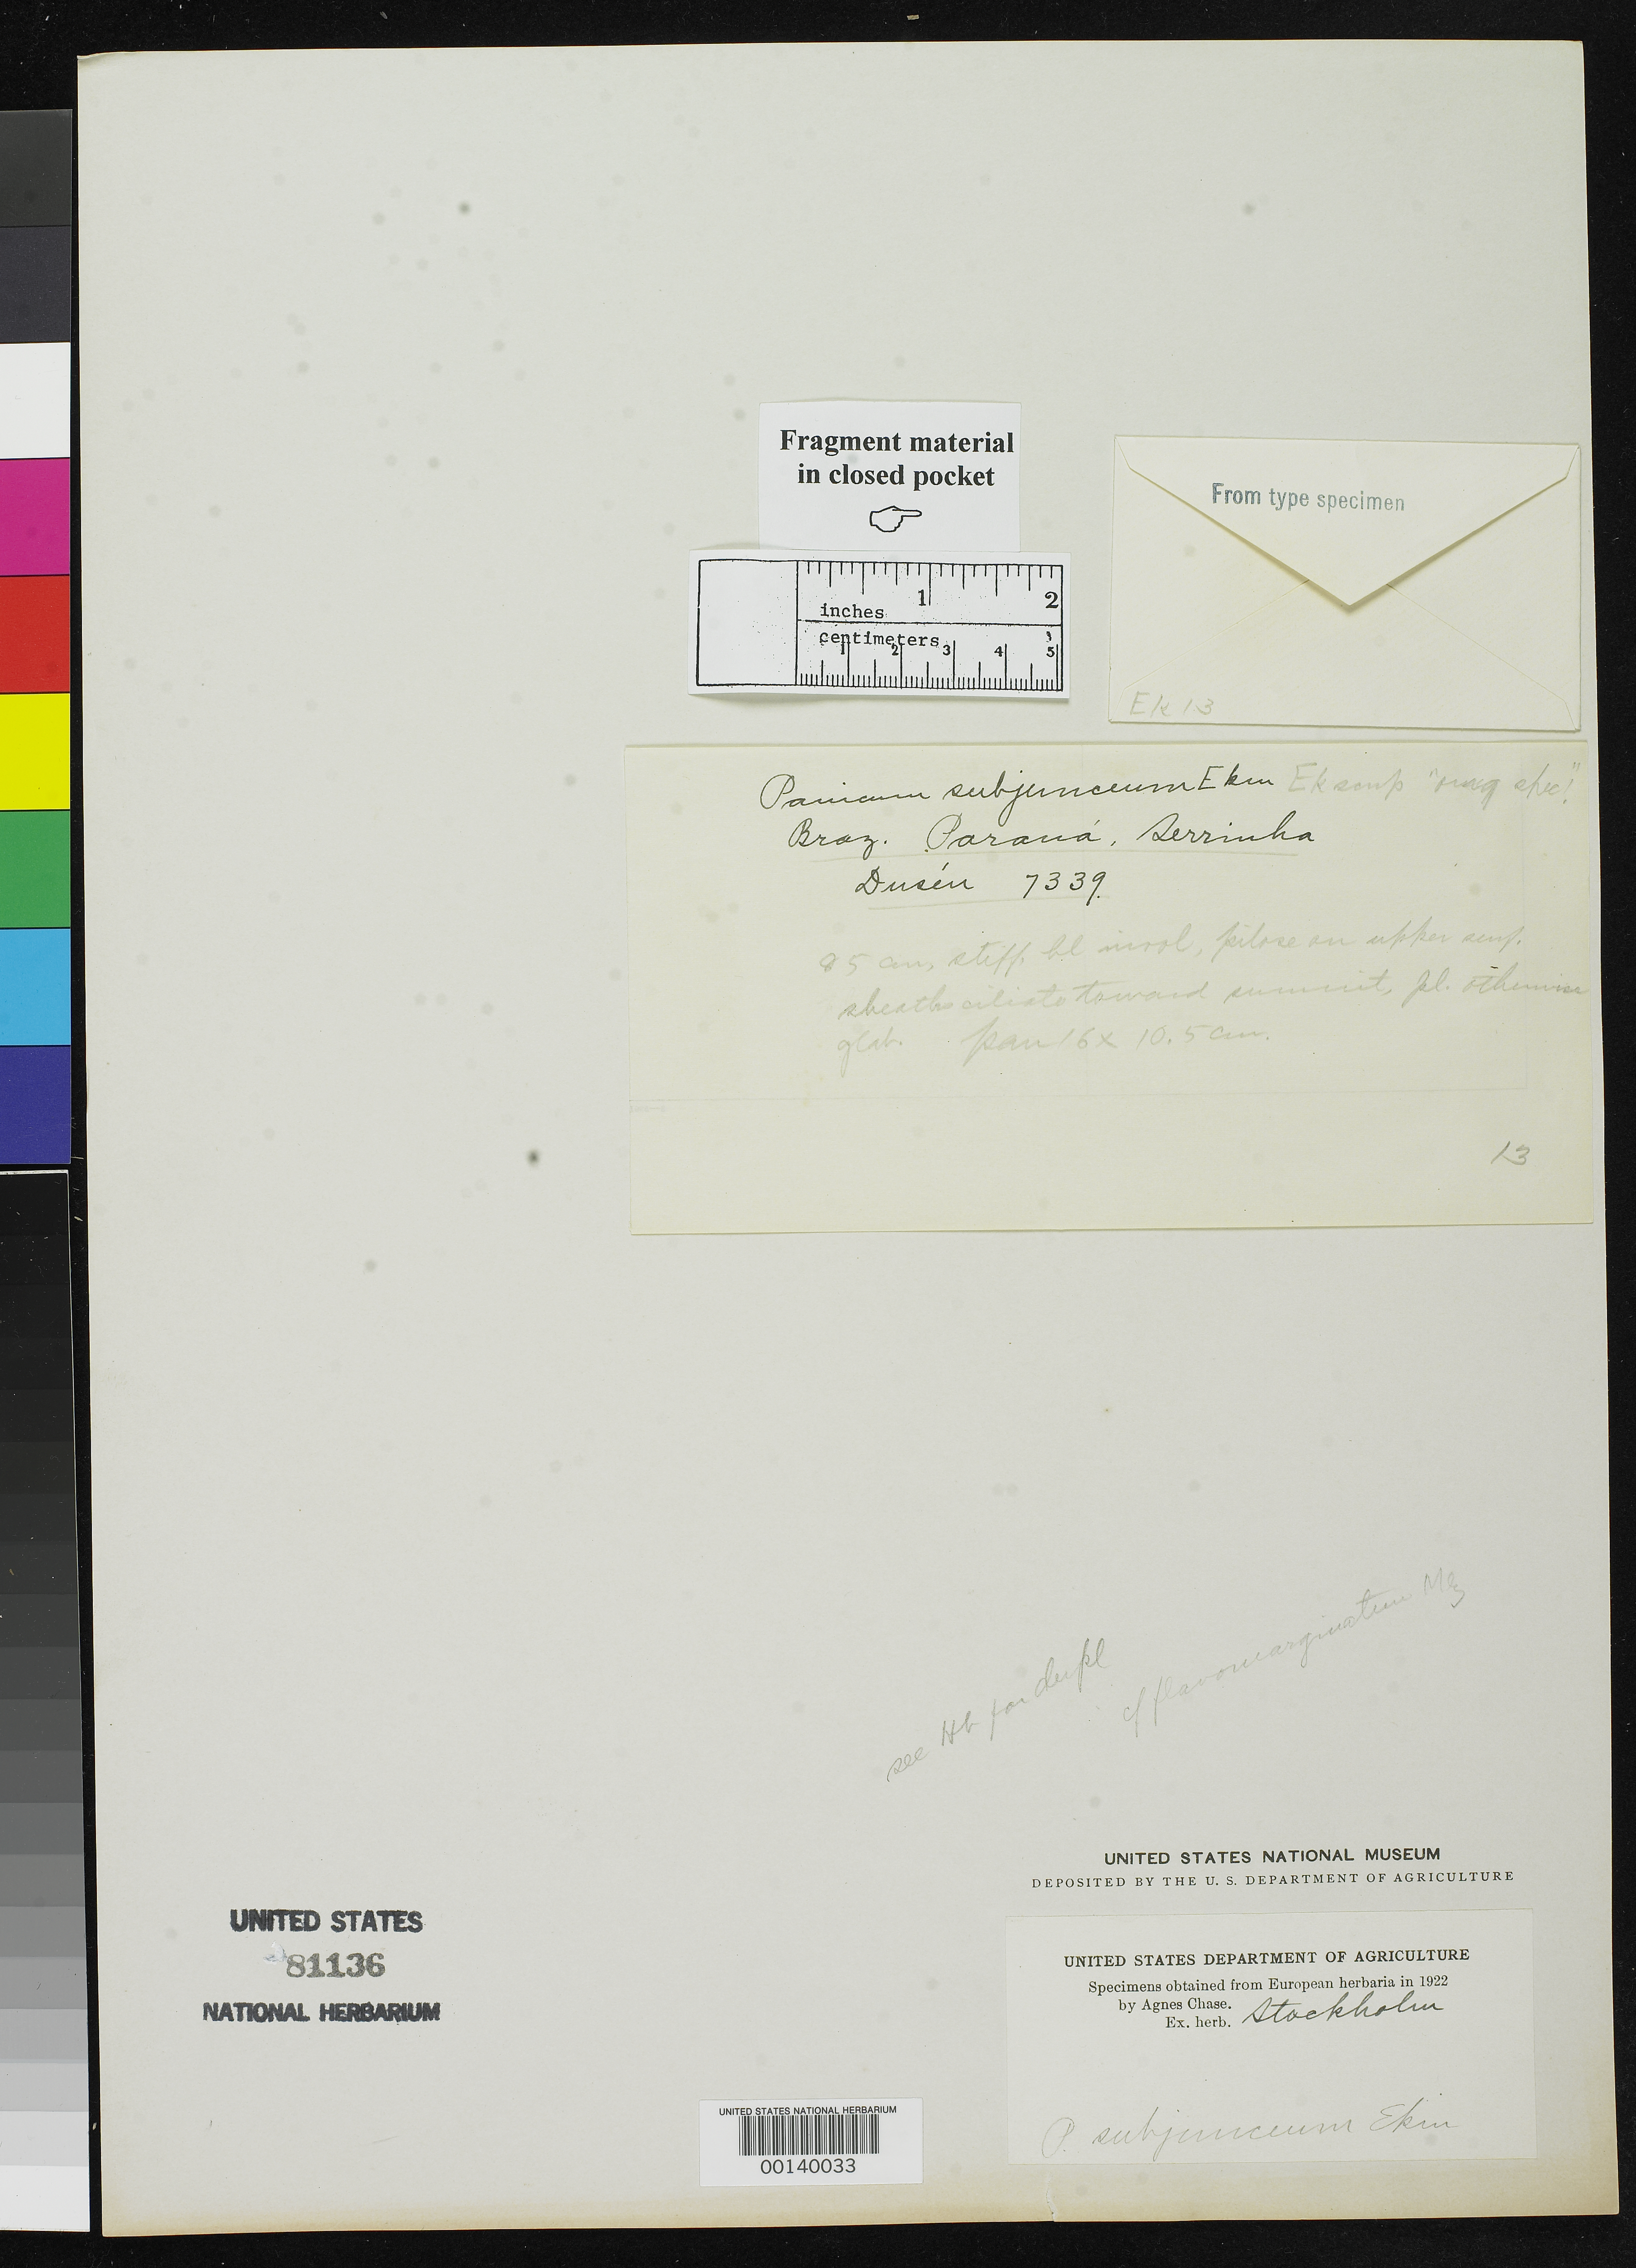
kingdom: Plantae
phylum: Tracheophyta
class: Liliopsida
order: Poales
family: Poaceae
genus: Panicum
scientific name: Panicum subjunceum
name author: Ekman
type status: Type Fragment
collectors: P. Dusén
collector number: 7339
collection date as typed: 09 Dec 1908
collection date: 1908-12-09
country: Brazil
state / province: Paraná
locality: Serrinha.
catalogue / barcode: US 81136